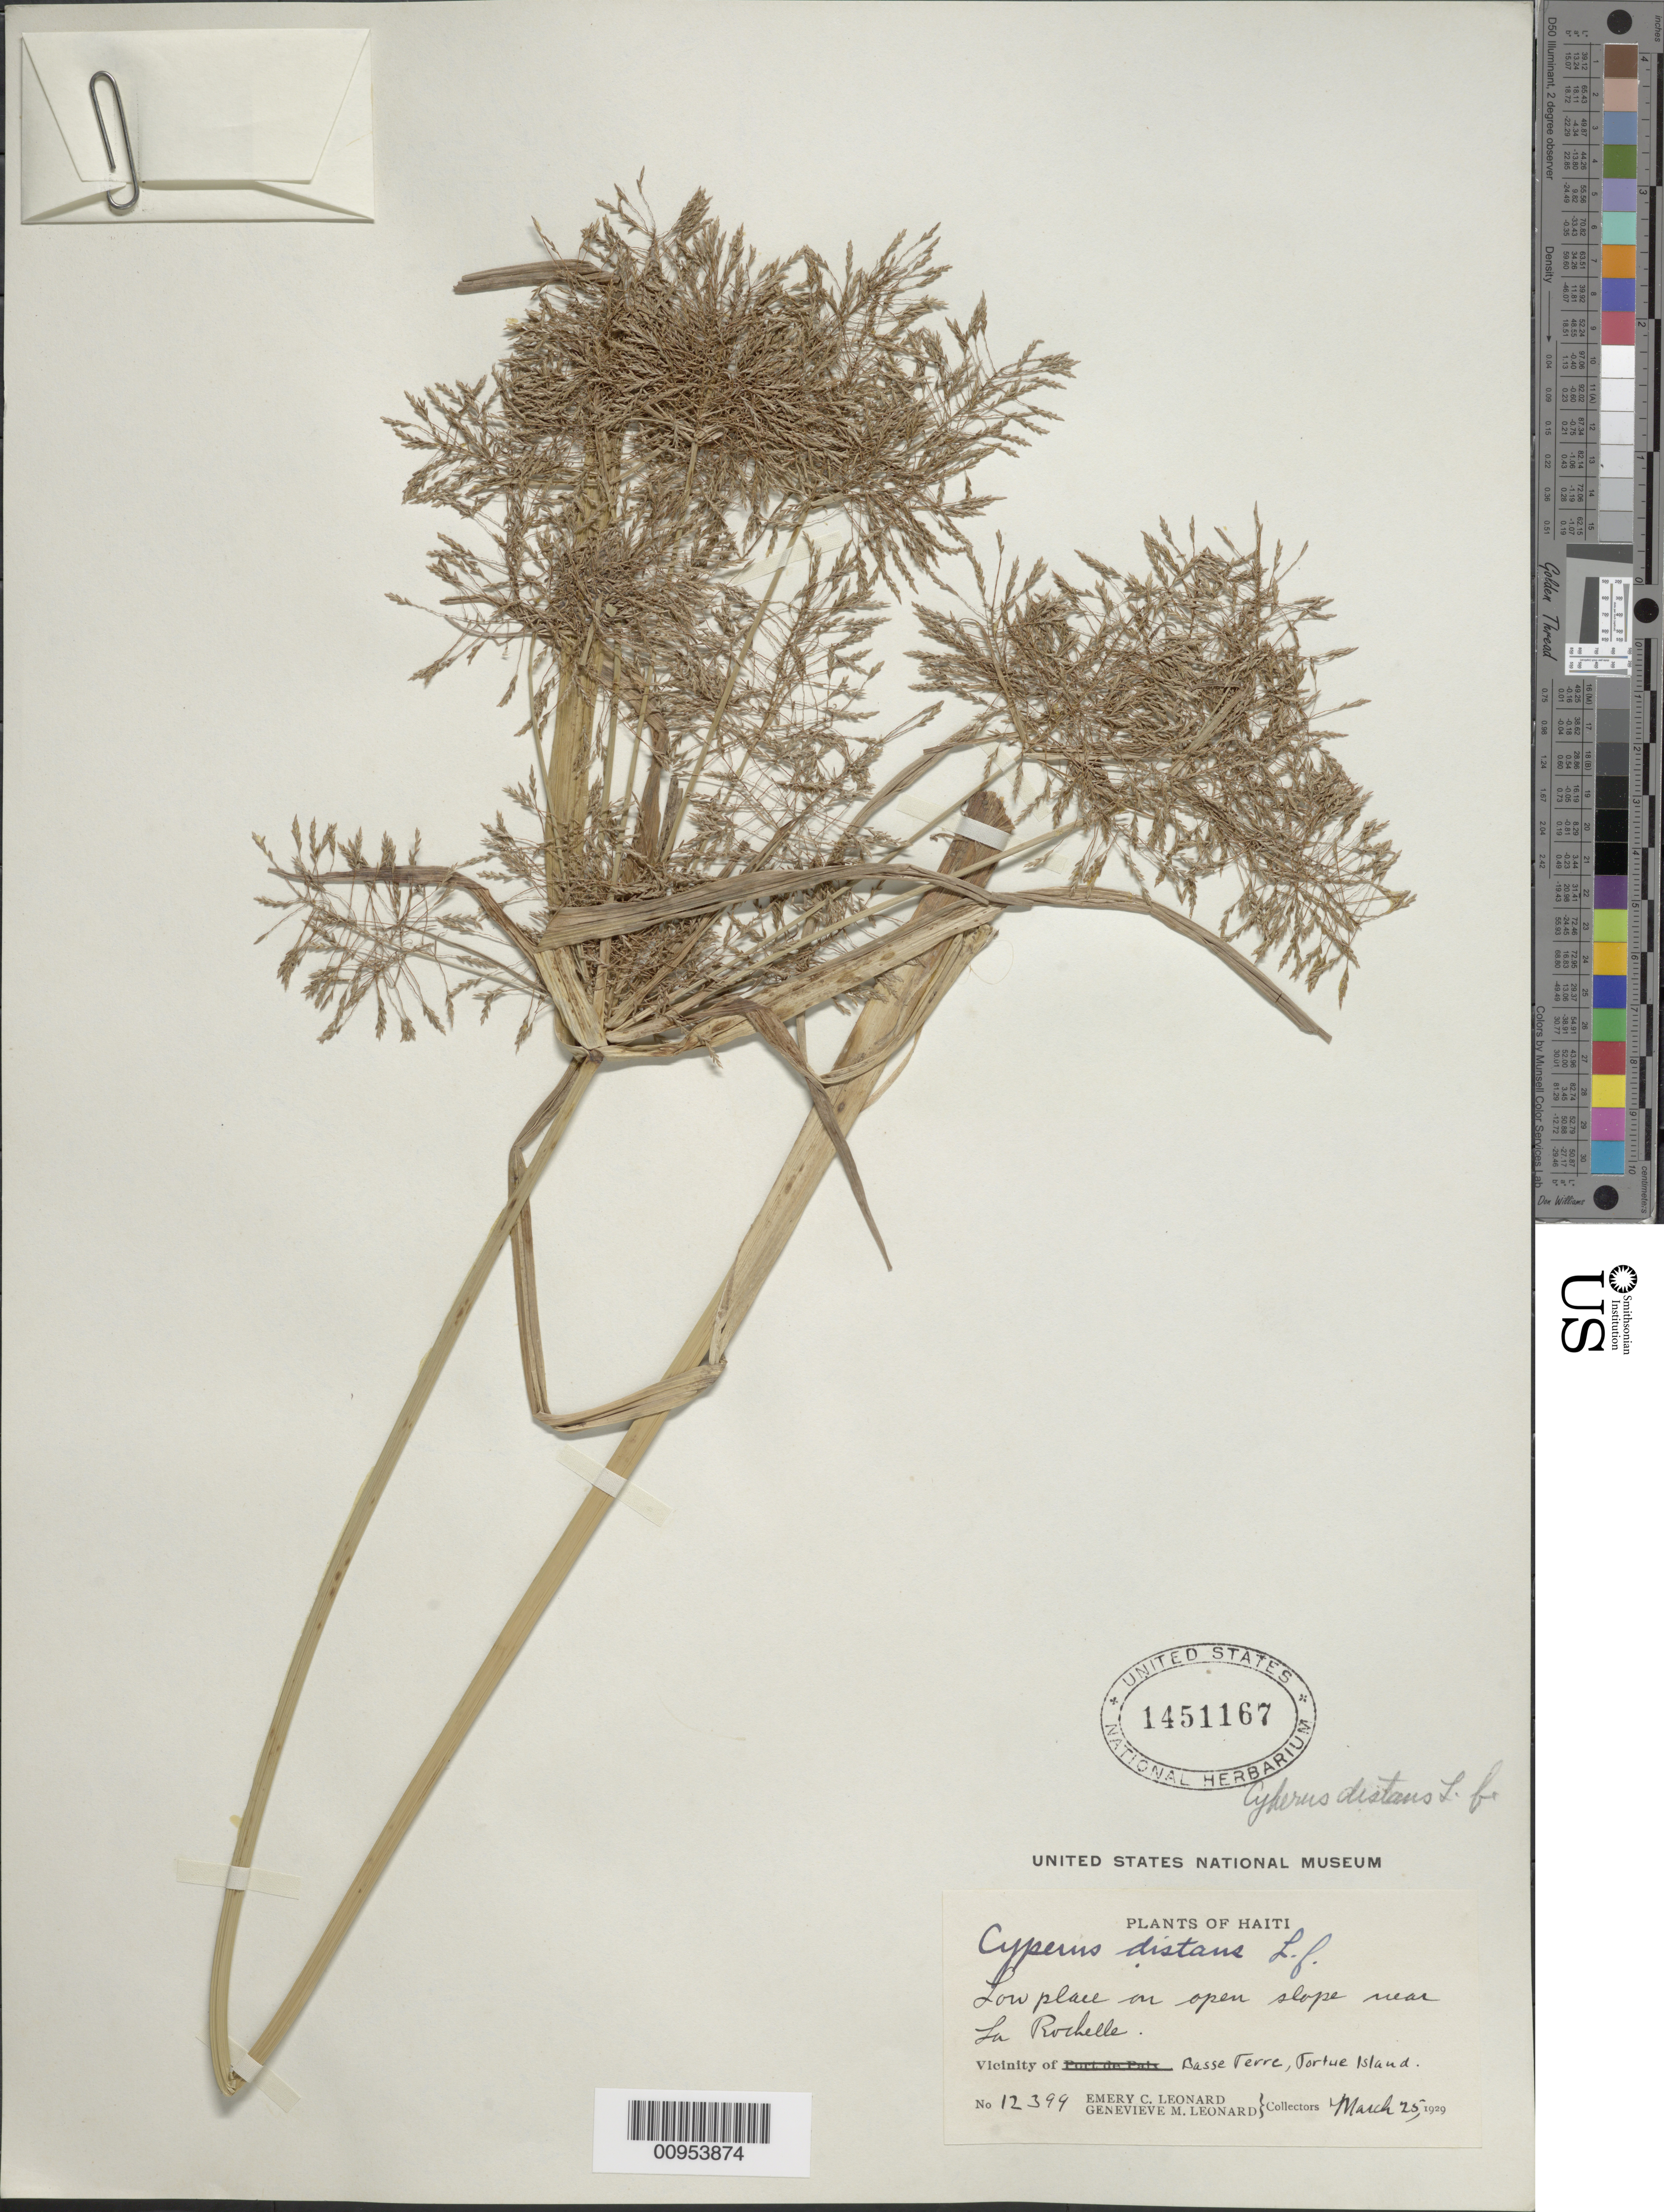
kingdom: Plantae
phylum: Tracheophyta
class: Liliopsida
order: Poales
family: Cyperaceae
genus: Cyperus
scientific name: Cyperus distans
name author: L. f.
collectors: E. C. Leonard & G. M. Leonard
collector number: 12399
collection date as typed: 25 Mar 1929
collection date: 1929-03-25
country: Haiti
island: Tortue Island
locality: Vicinity of Basse Terre, low place on open slope near La Rochelle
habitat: Low place on open slope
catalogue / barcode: US 1451167